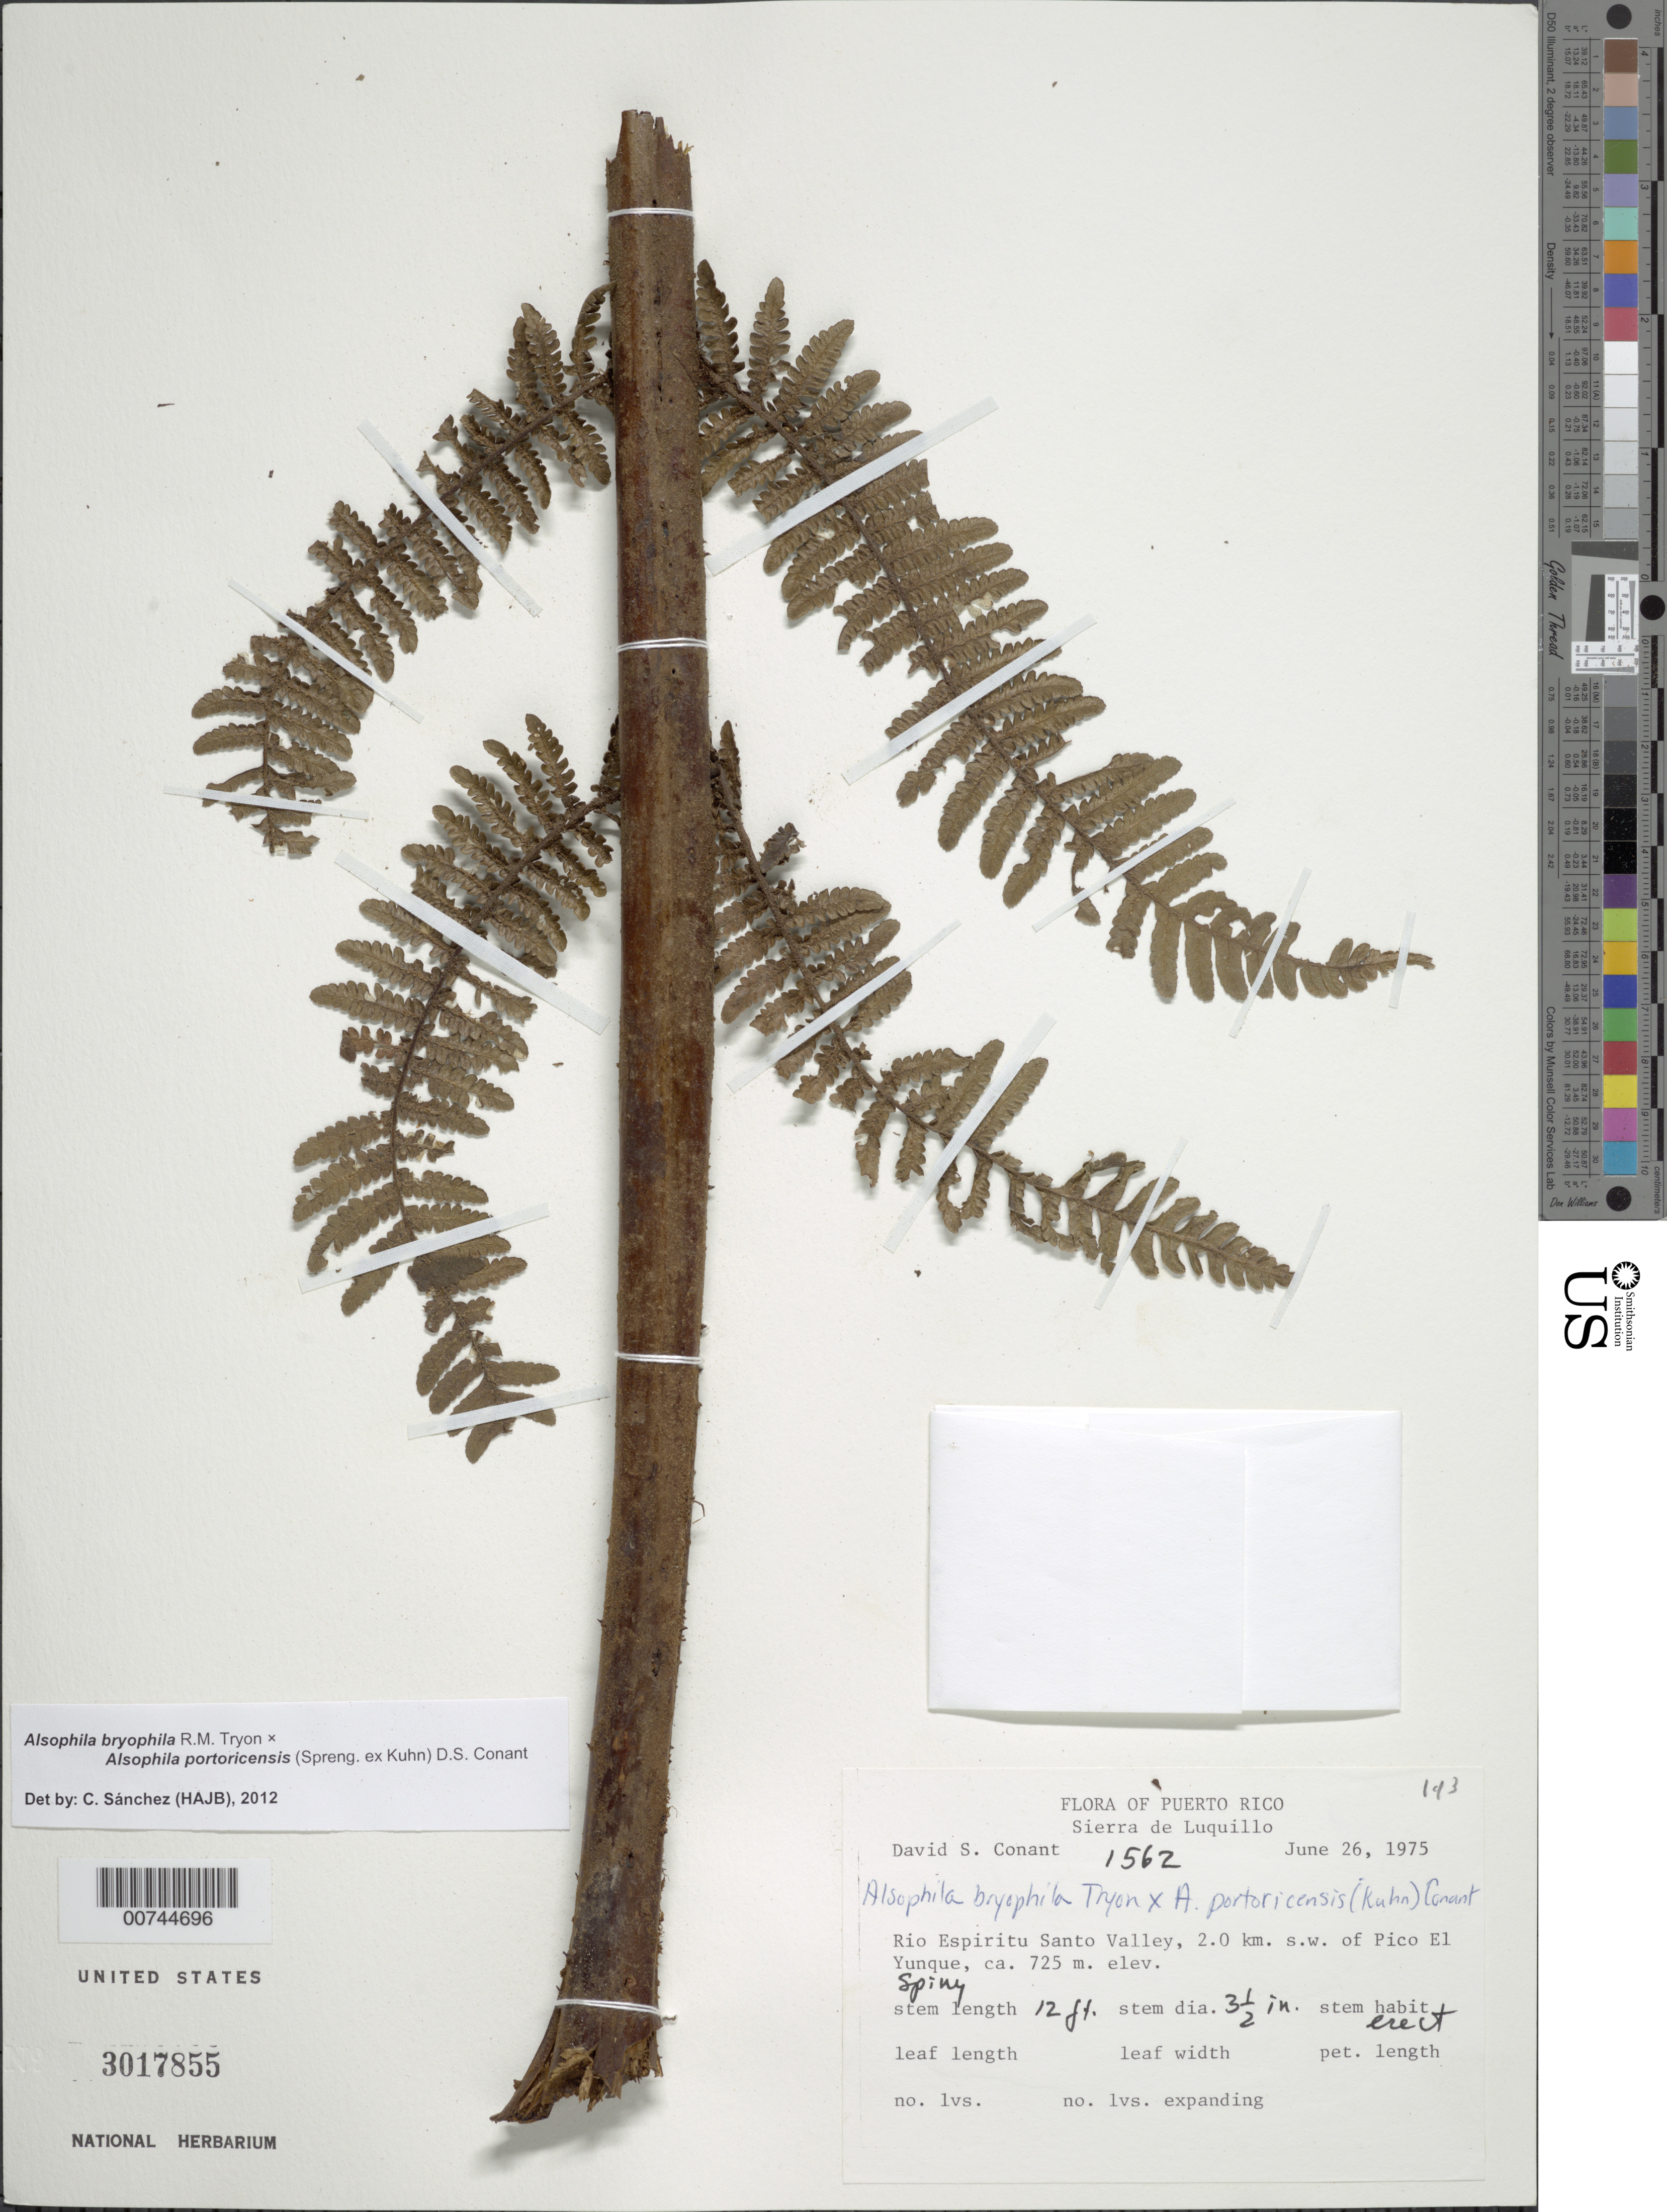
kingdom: Plantae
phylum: Tracheophyta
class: Polypodiopsida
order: Cyatheales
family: Cyatheaceae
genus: Alsophila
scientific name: Alsophila bryophila x A. portoricensis (Spreng. ex Kuhn) D.S. Conant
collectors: D. S. Conant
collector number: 1562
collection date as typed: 26 Jun 1975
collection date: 1975-06-26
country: Puerto Rico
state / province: Luquillo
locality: Sierra de Luquillo. Río Espiritu Santo Valley, 2.0 km SW of El Pico El Yunque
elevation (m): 725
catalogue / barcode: US 3017855